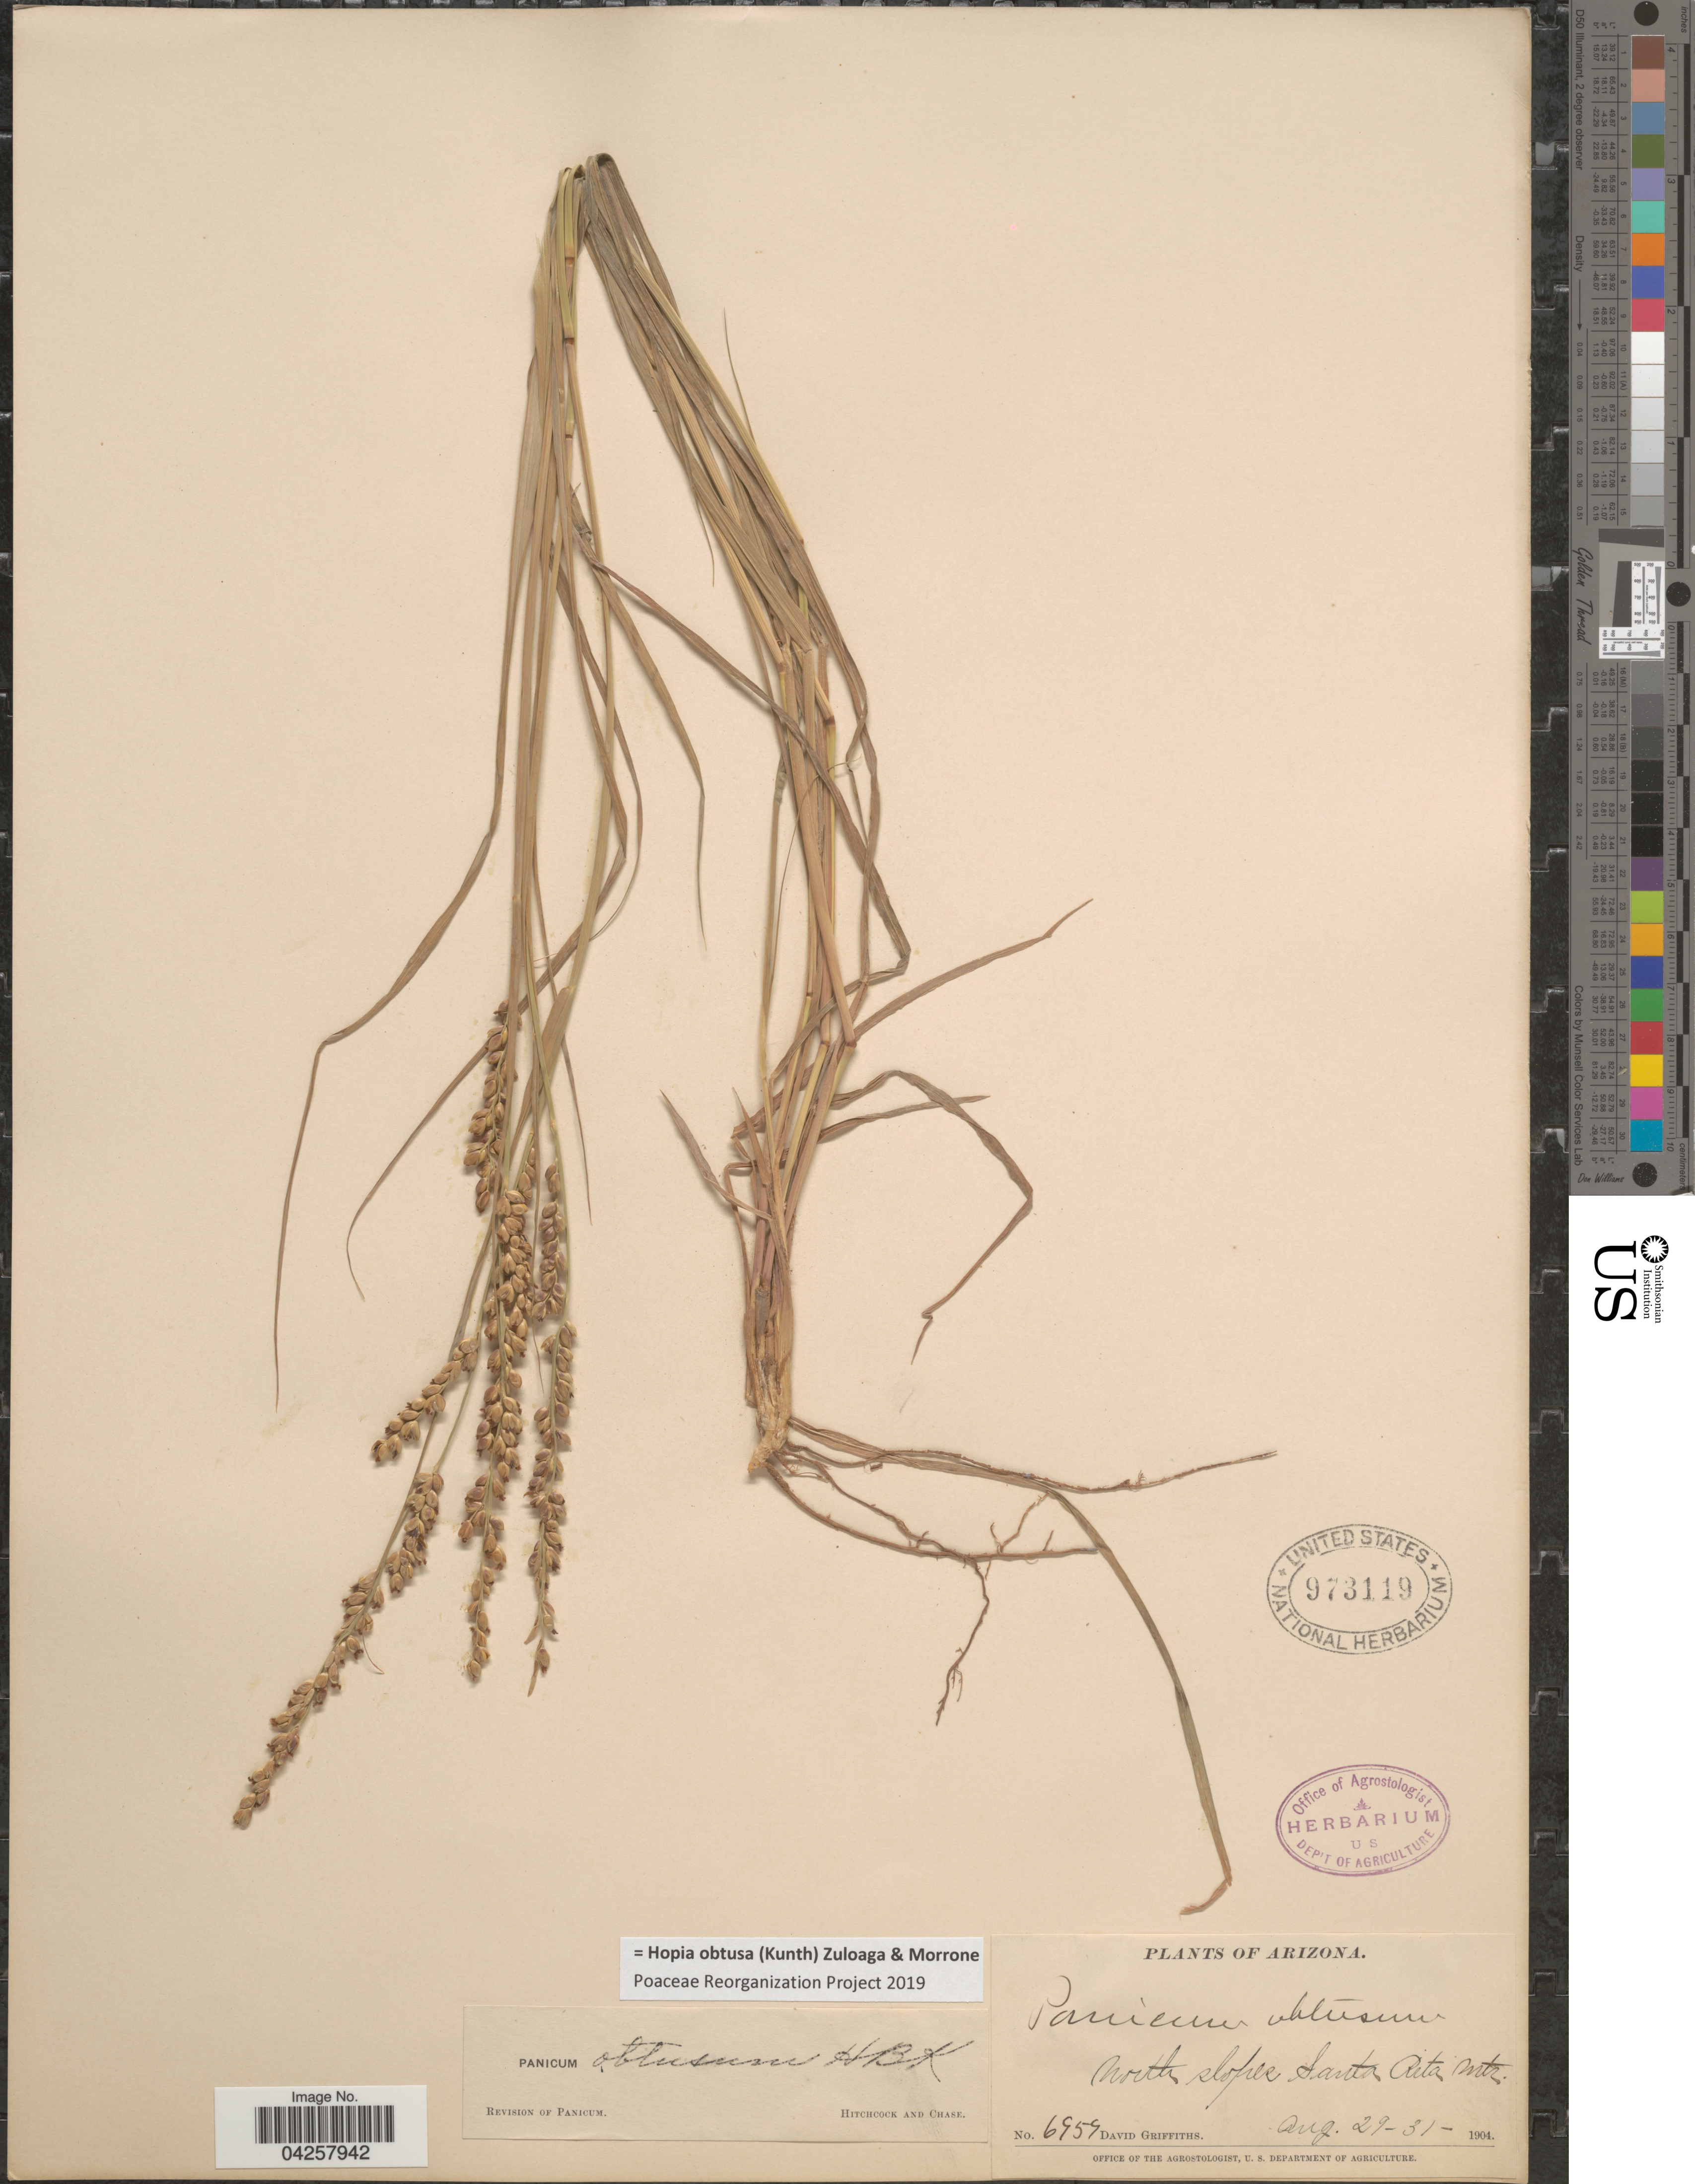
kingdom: Plantae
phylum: Tracheophyta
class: Liliopsida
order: Poales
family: Poaceae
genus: Hopia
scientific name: Hopia obtusa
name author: (Kunth) Zuloaga & Morrone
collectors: D. Griffiths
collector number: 6959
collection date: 1904-08-29/1904-08-31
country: United States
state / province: Arizona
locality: North slopes Santa Rita Mts.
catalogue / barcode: US 973119